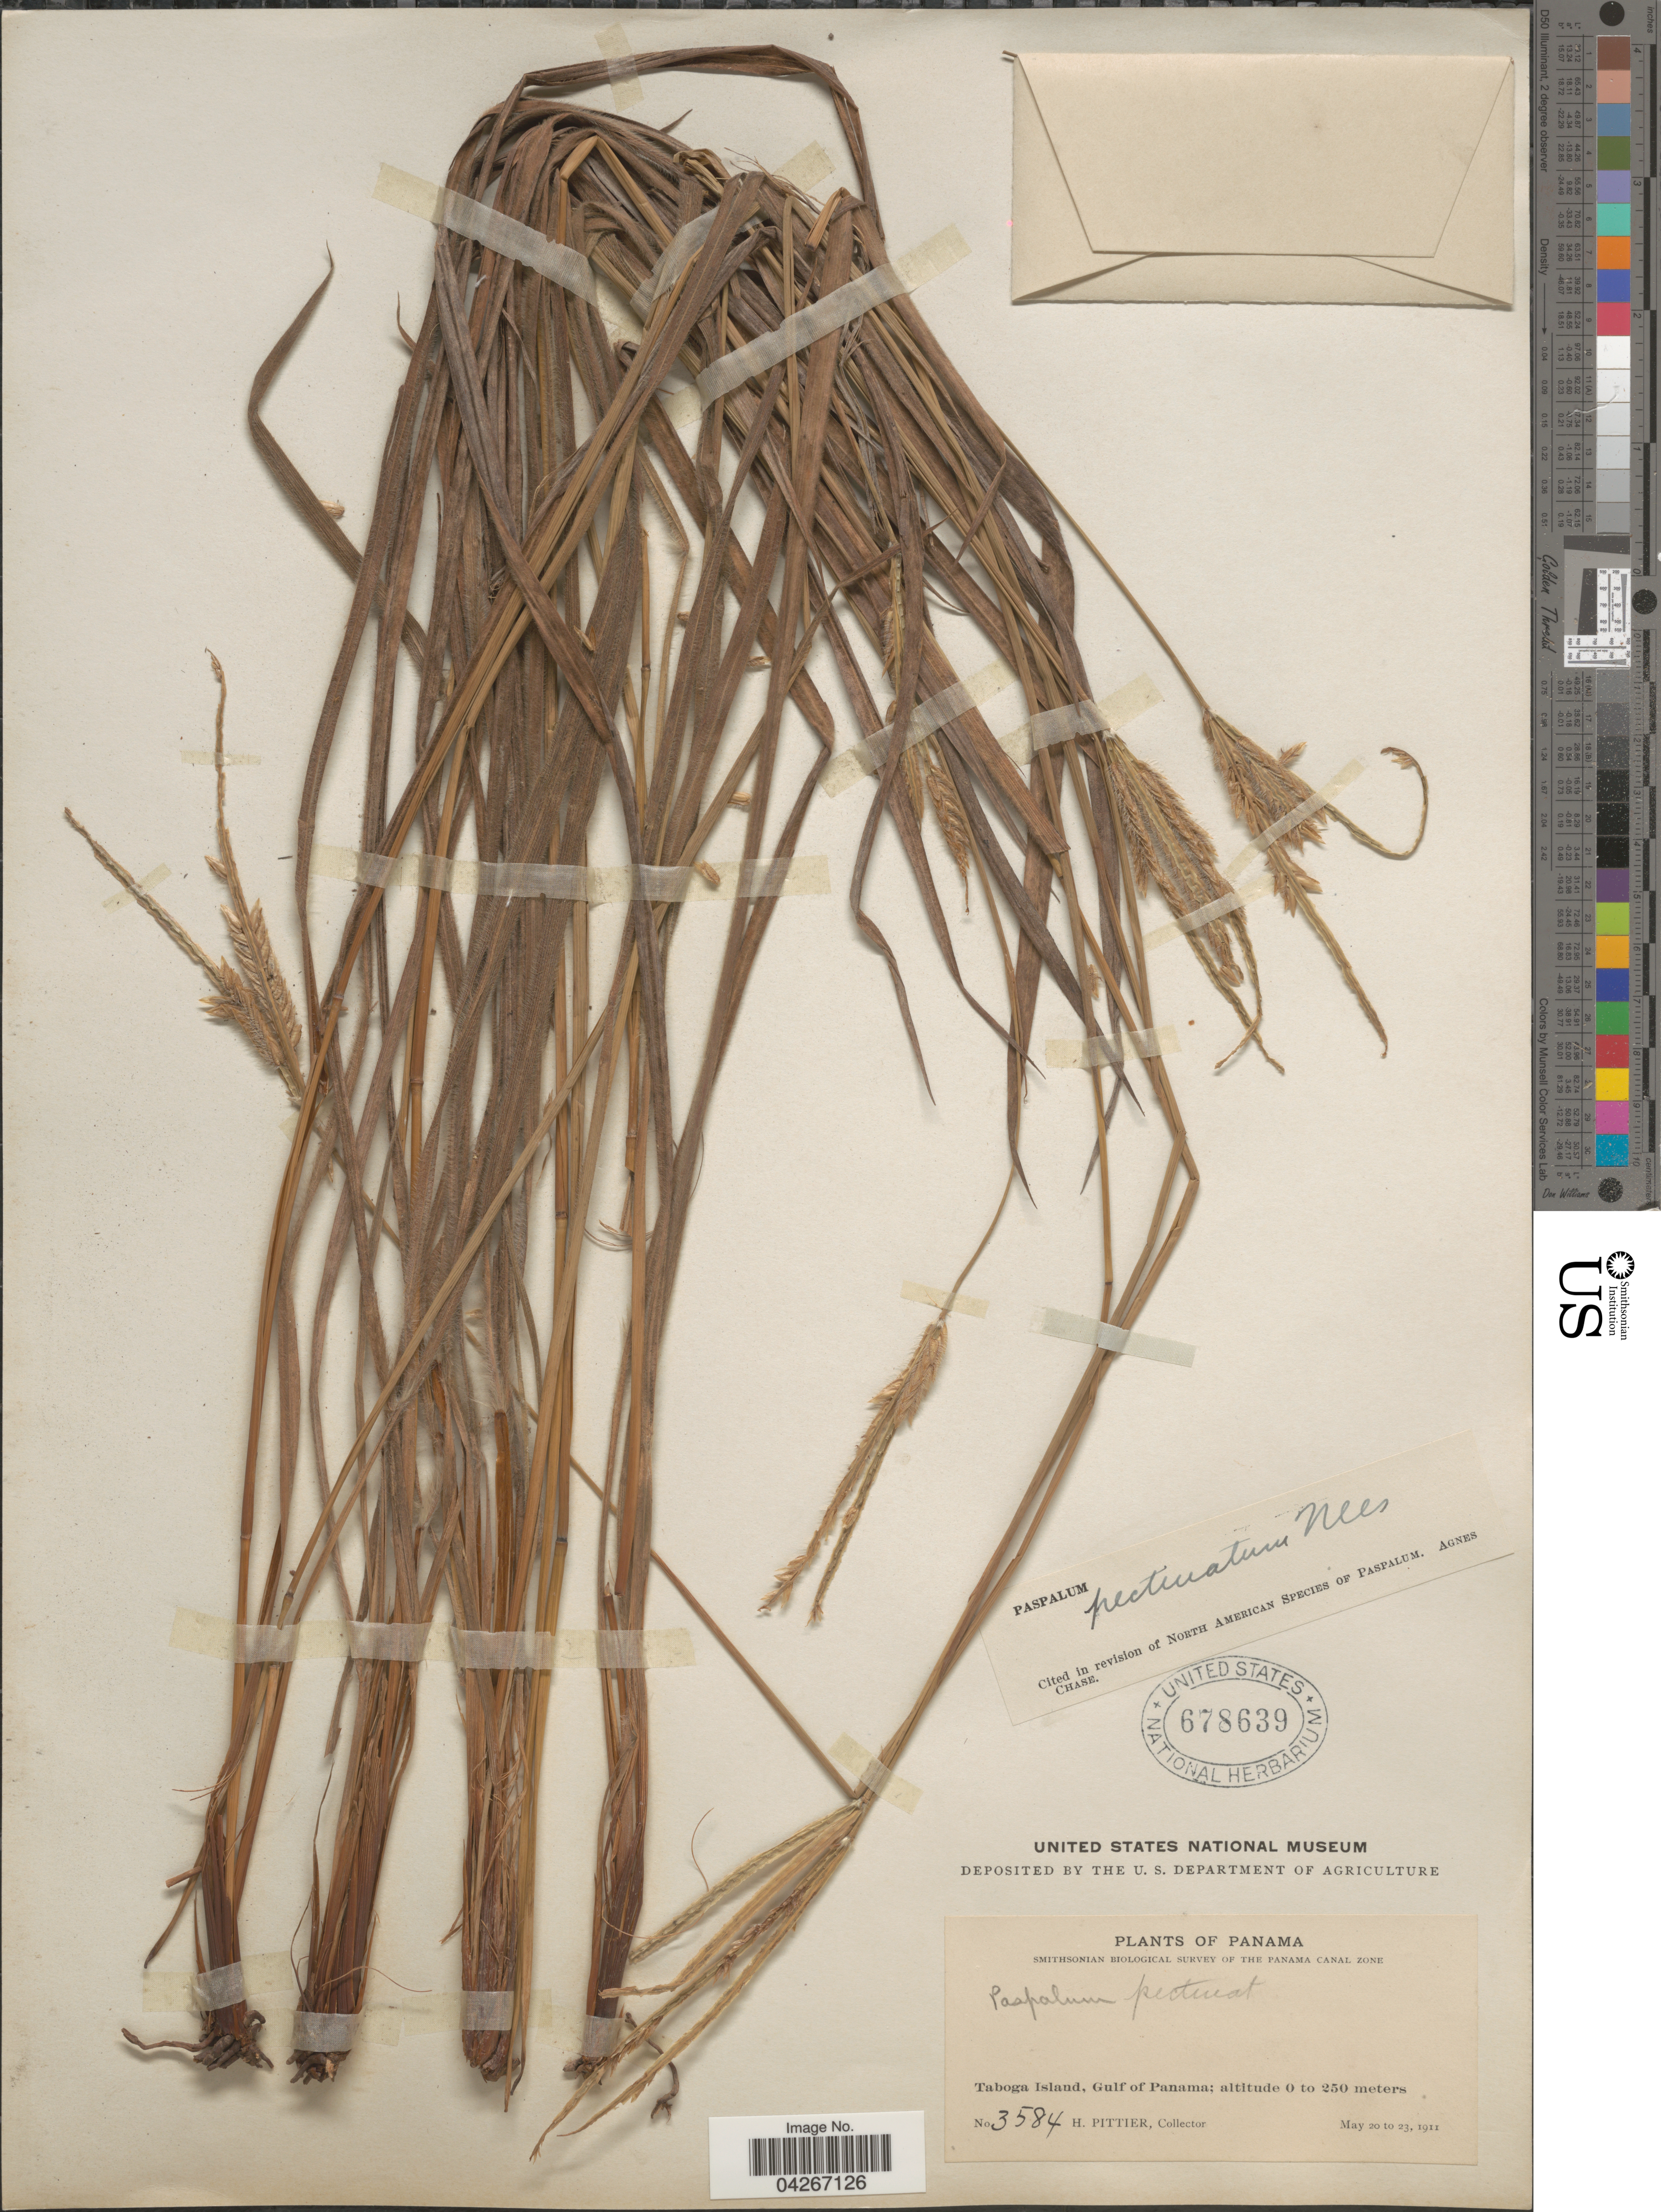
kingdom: Plantae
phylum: Tracheophyta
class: Liliopsida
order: Poales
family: Poaceae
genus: Paspalum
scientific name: Paspalum pectinatum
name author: Nees ex Trin.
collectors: H. F. Pittier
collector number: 3584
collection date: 1911-05-20/1911-05-23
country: Panama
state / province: Panamá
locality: Smithsonian Biological Survey Of The Panama Canal Zone. Taboga Island, Gulf of Panama.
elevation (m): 0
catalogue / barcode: US 678639